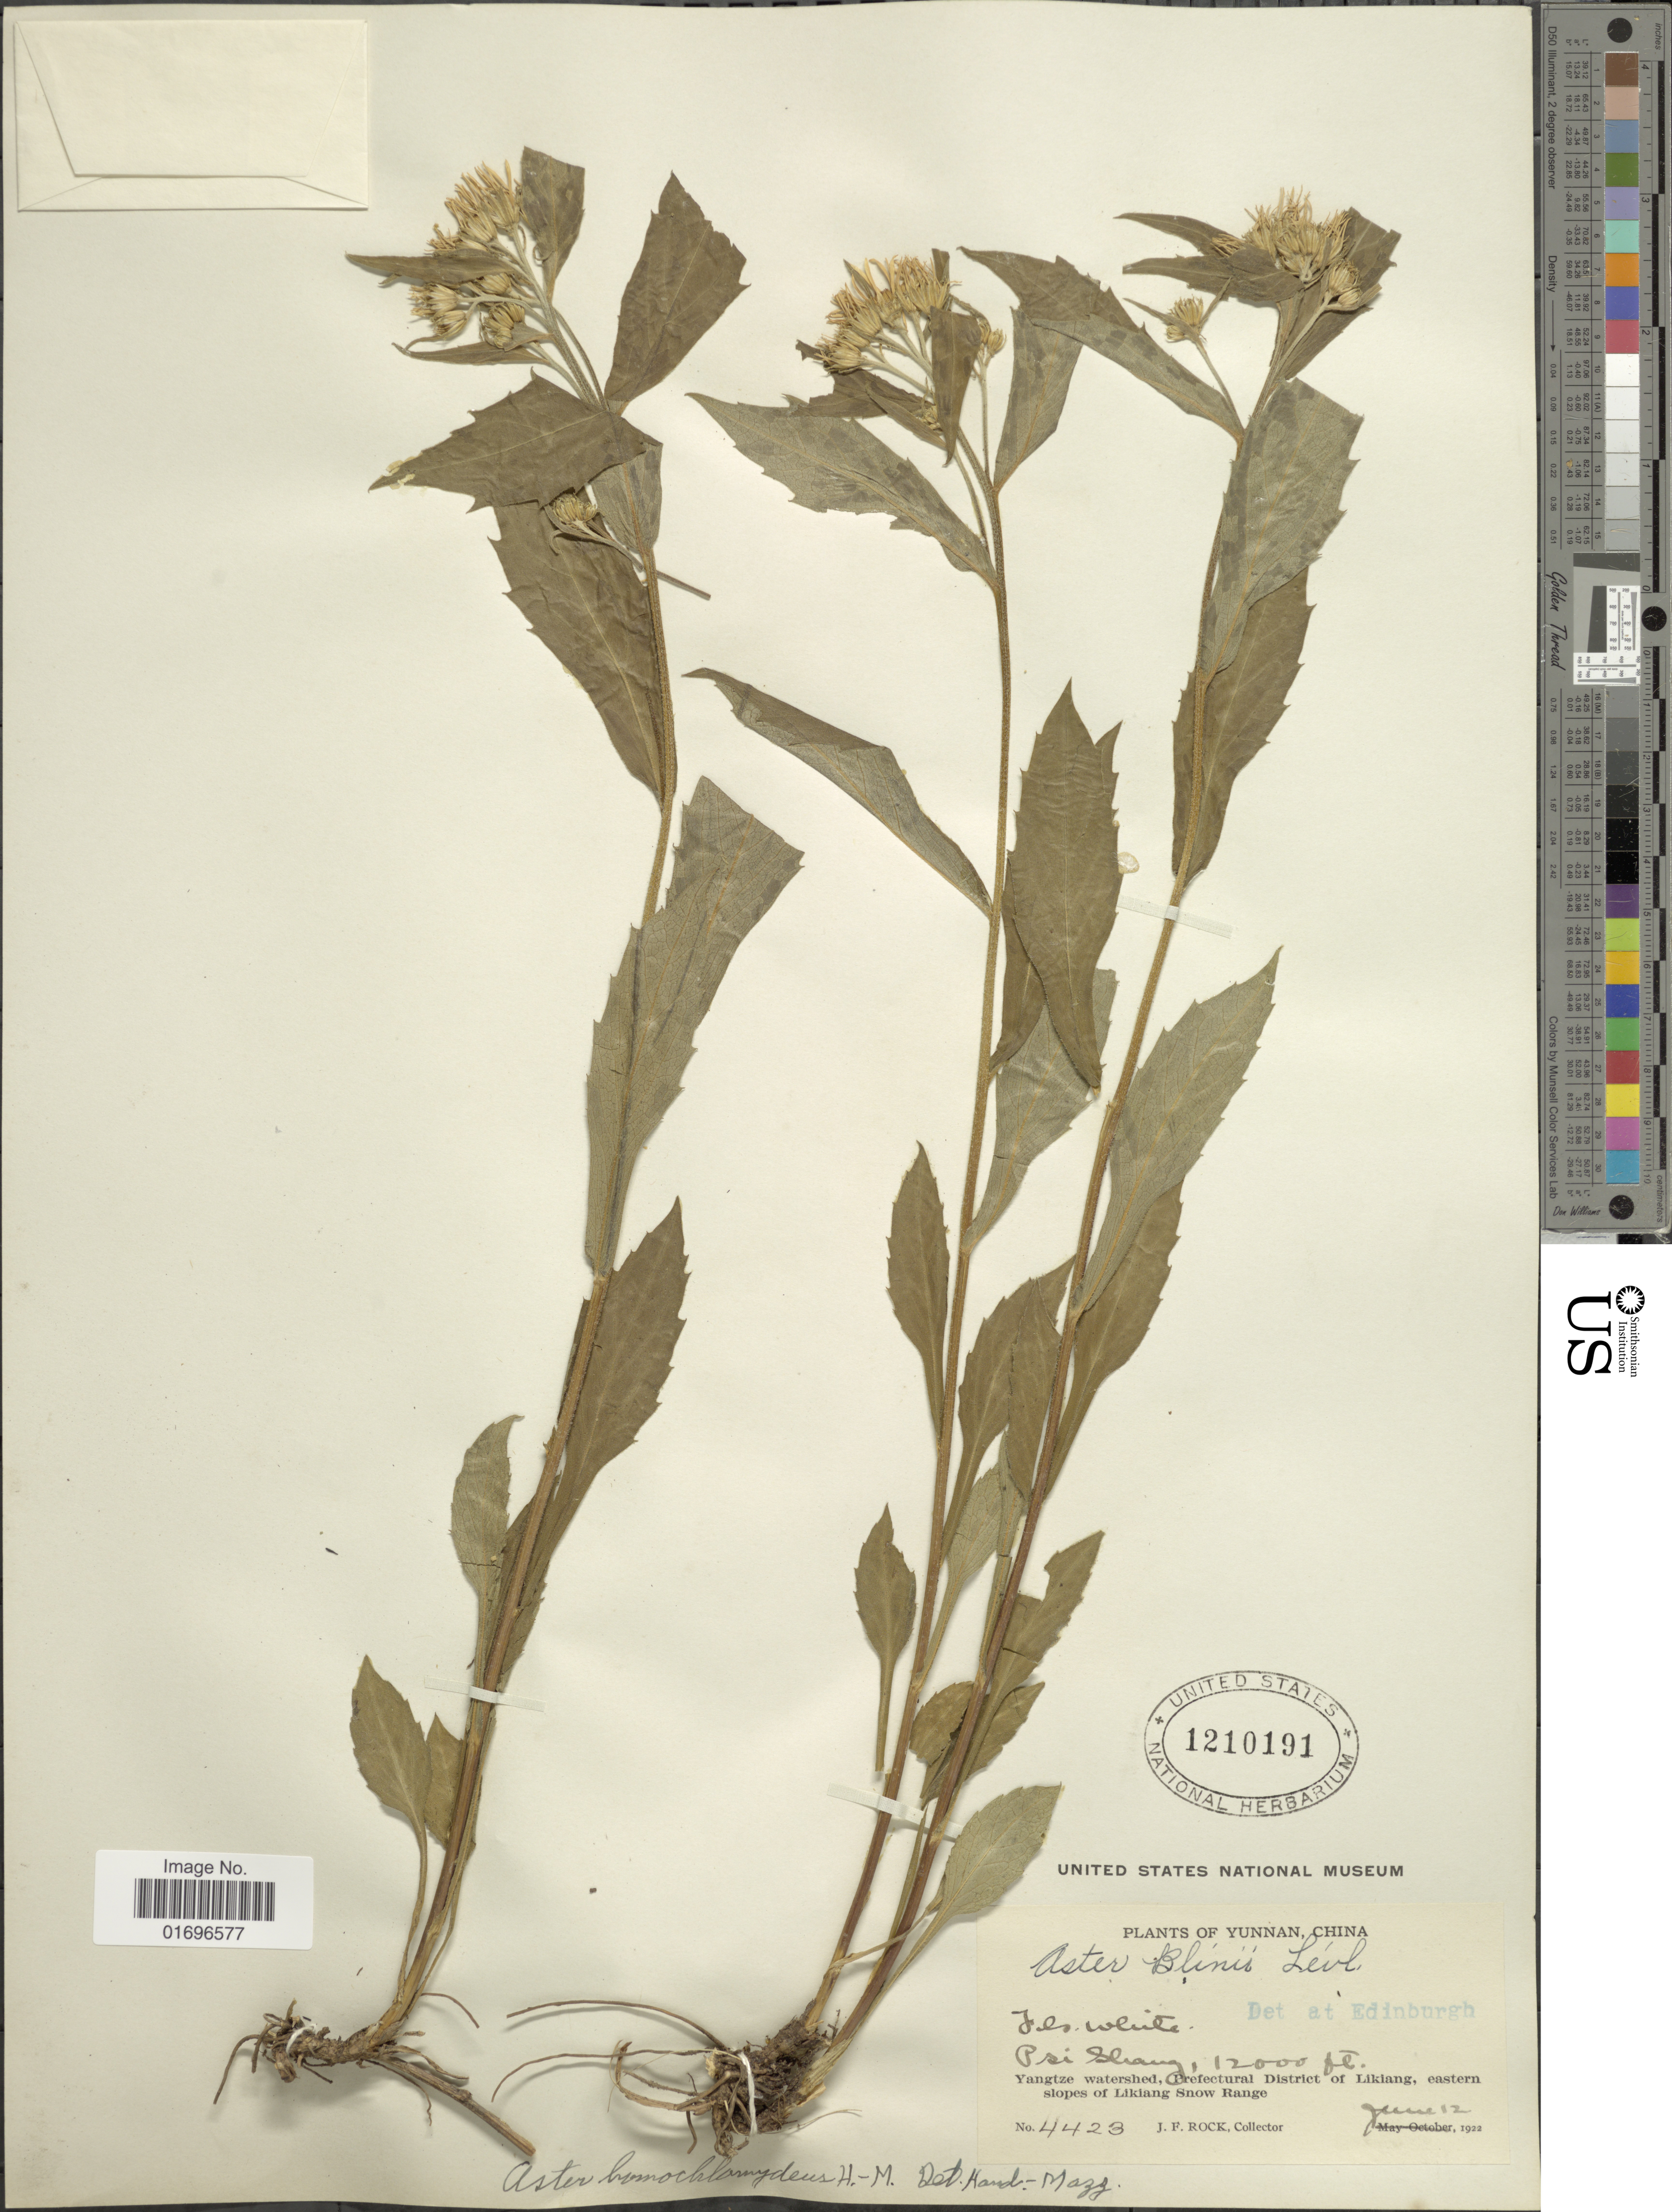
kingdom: Plantae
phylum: Tracheophyta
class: Magnoliopsida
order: Asterales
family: Asteraceae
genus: Aster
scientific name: Aster homochlamydeus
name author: Hand.-Mazz.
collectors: J. Rock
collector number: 4423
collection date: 1922-06-12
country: China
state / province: Yunnan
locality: Psi Shang. Yangtze watershed, Prefectural District of Likiang, eastern slopes of Likiang Snow Range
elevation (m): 3658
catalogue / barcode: US 1210191